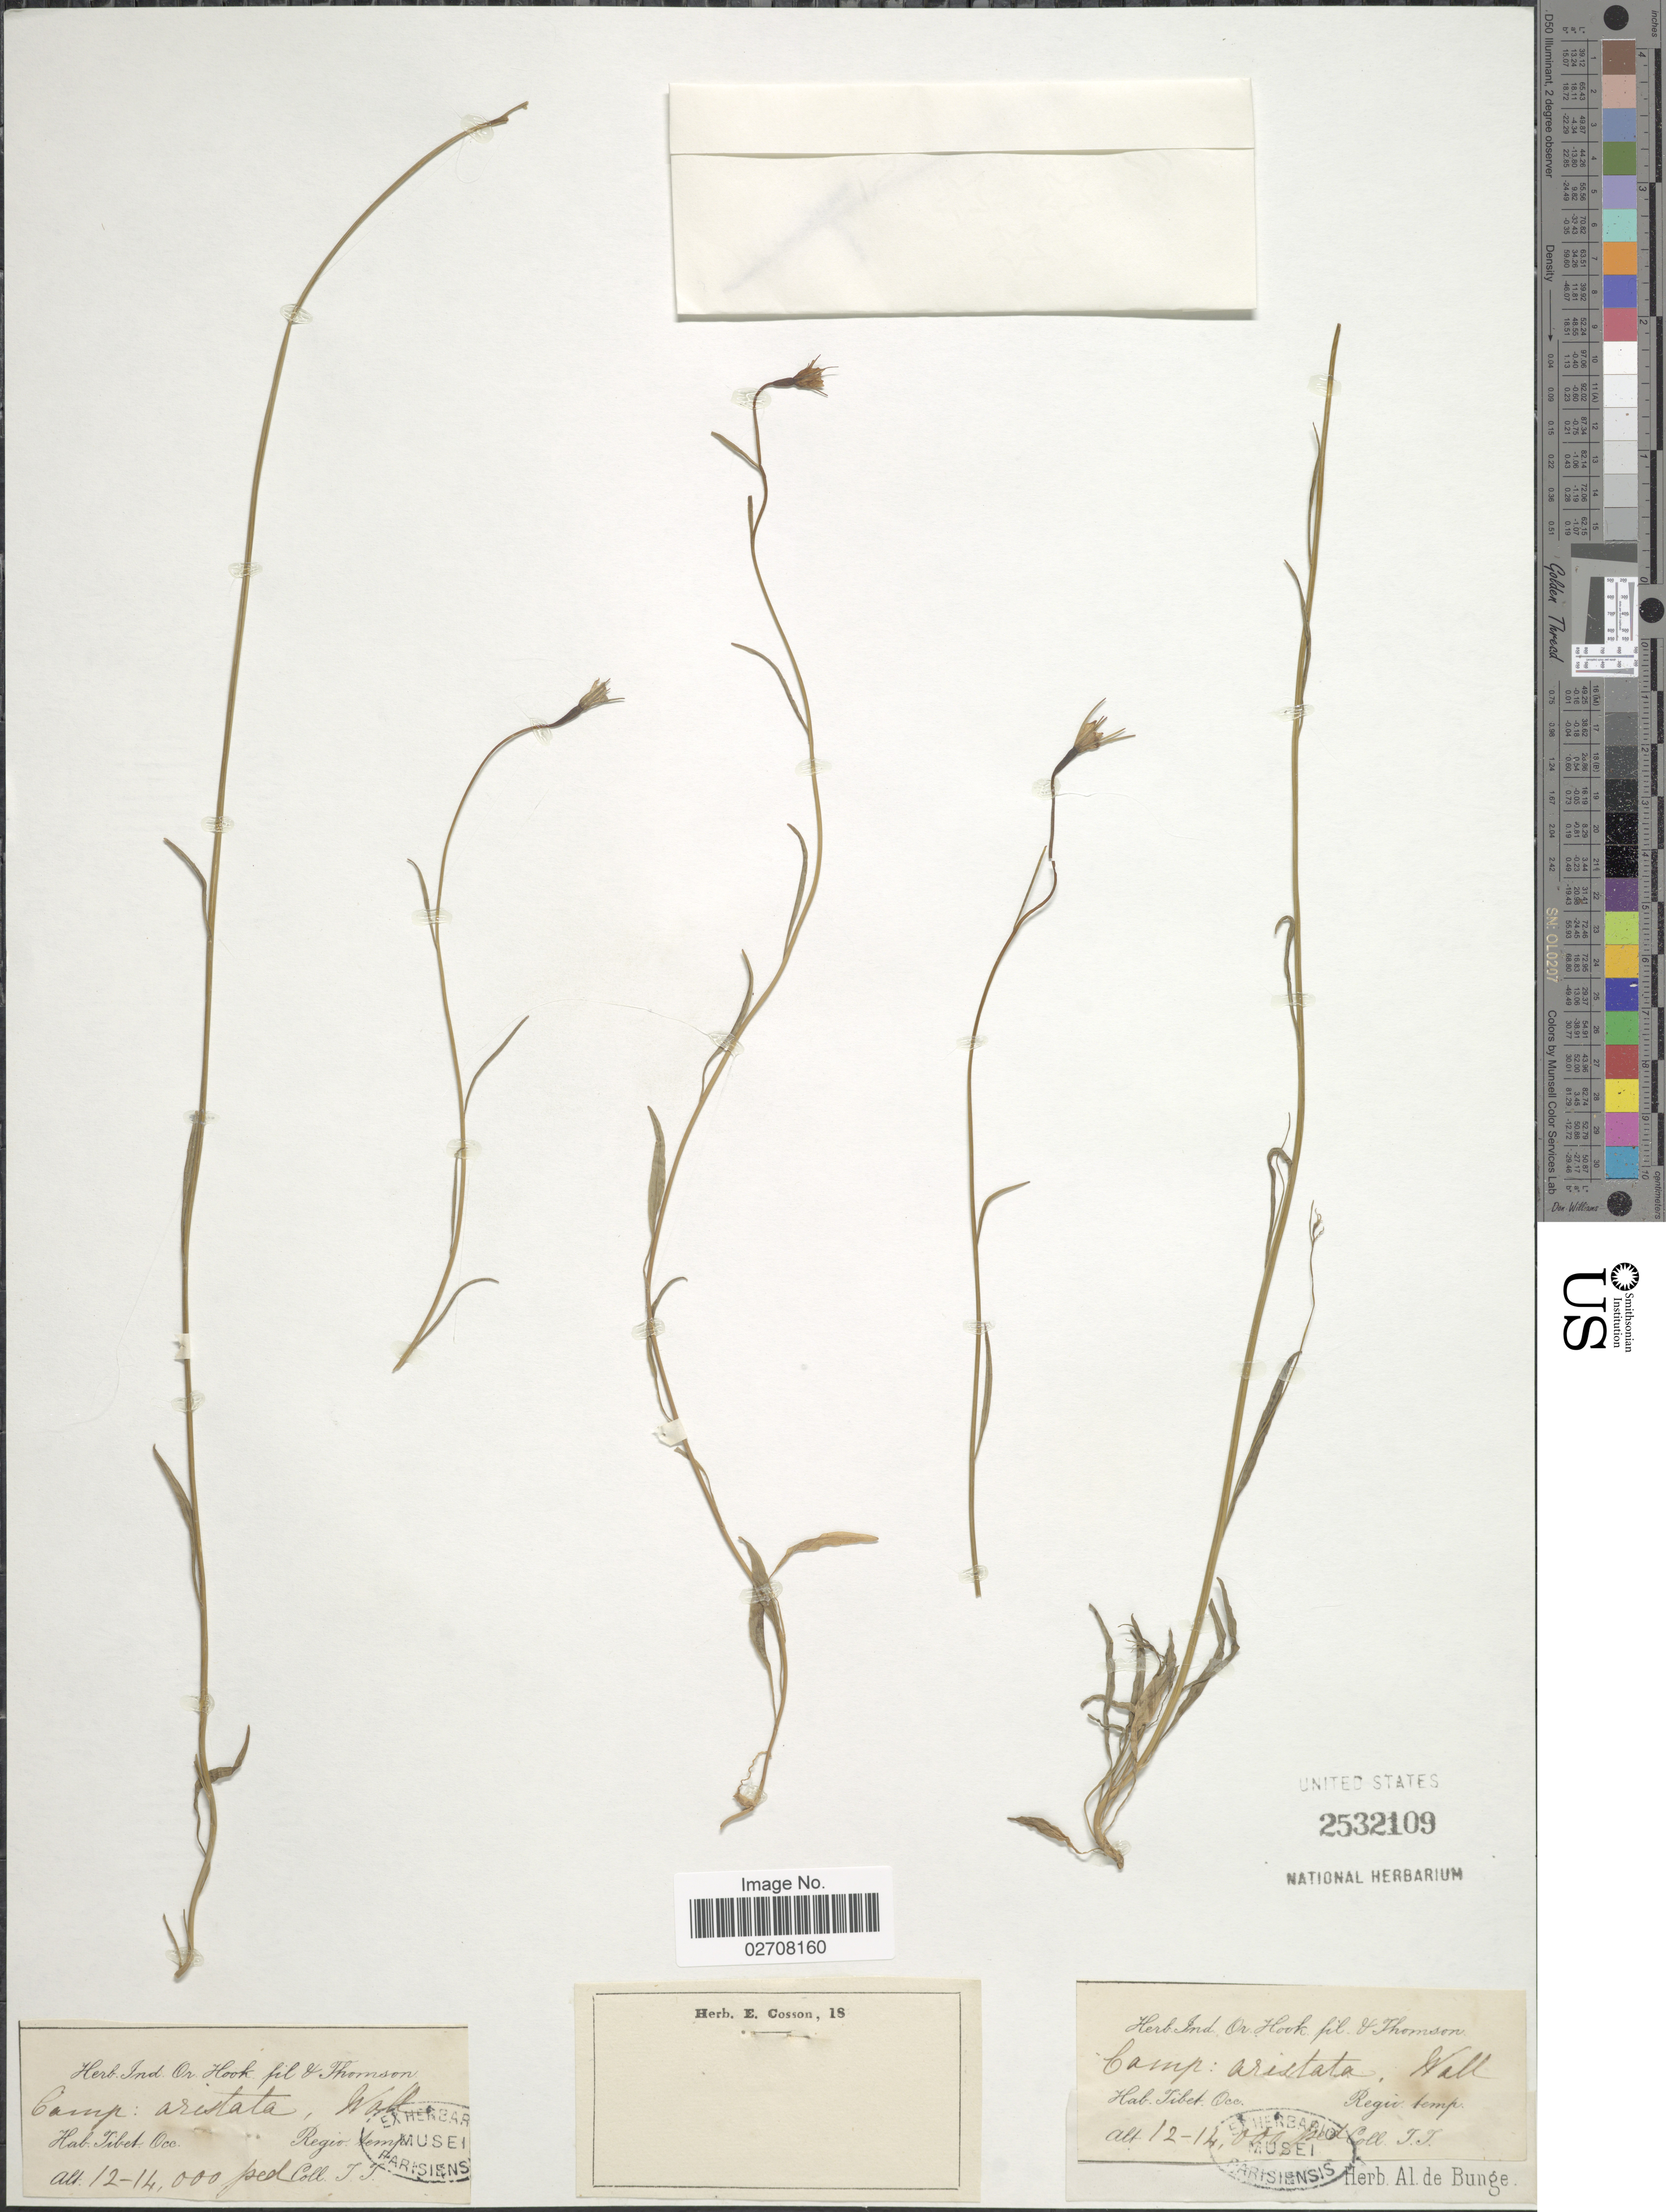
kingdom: Plantae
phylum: Tracheophyta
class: Magnoliopsida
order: Asterales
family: Campanulaceae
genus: Campanula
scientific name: Campanula aristata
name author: Wall.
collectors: T. Thomson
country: China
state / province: Xizang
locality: Tibet. Occ., Regio. temp.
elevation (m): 3658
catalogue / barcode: US 2532109